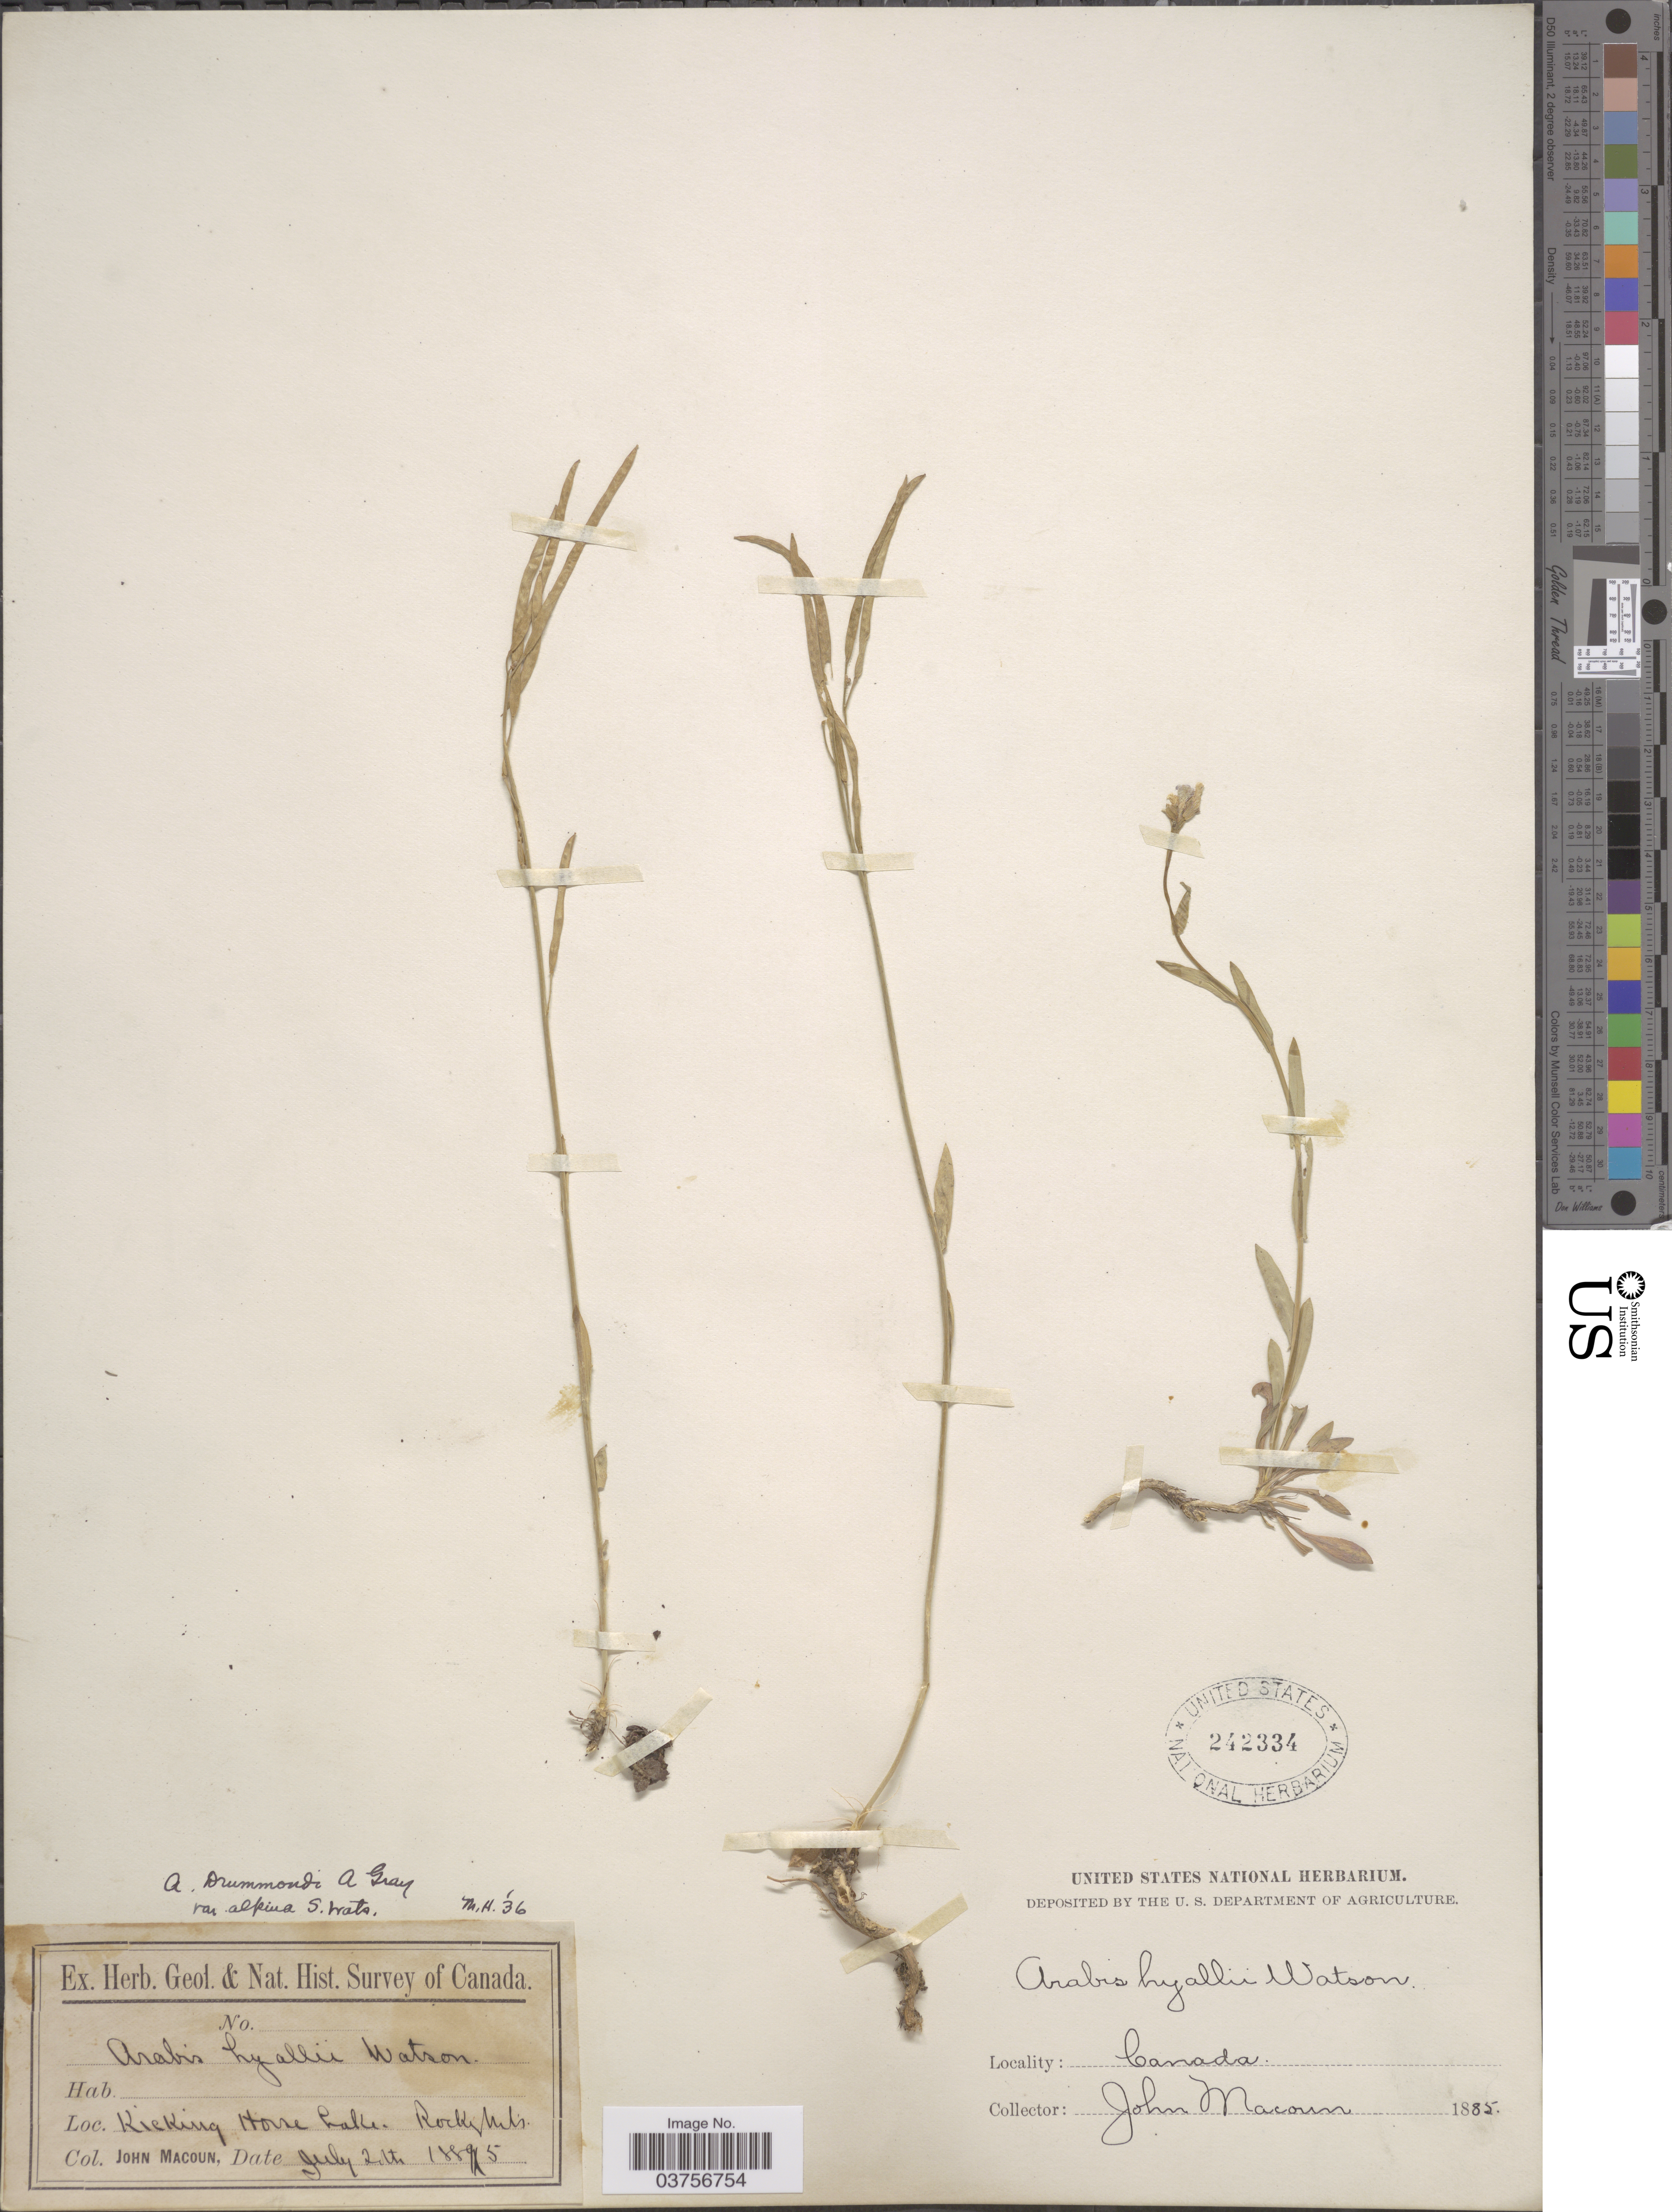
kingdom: Plantae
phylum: Tracheophyta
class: Magnoliopsida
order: Brassicales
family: Brassicaceae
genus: Arabis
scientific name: Arabis drummondii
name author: A. Gray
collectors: J. Macoun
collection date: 1885-07-21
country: Canada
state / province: British Columbia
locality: Kicking Horse Lake. Rocky Mts.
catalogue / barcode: US 242334